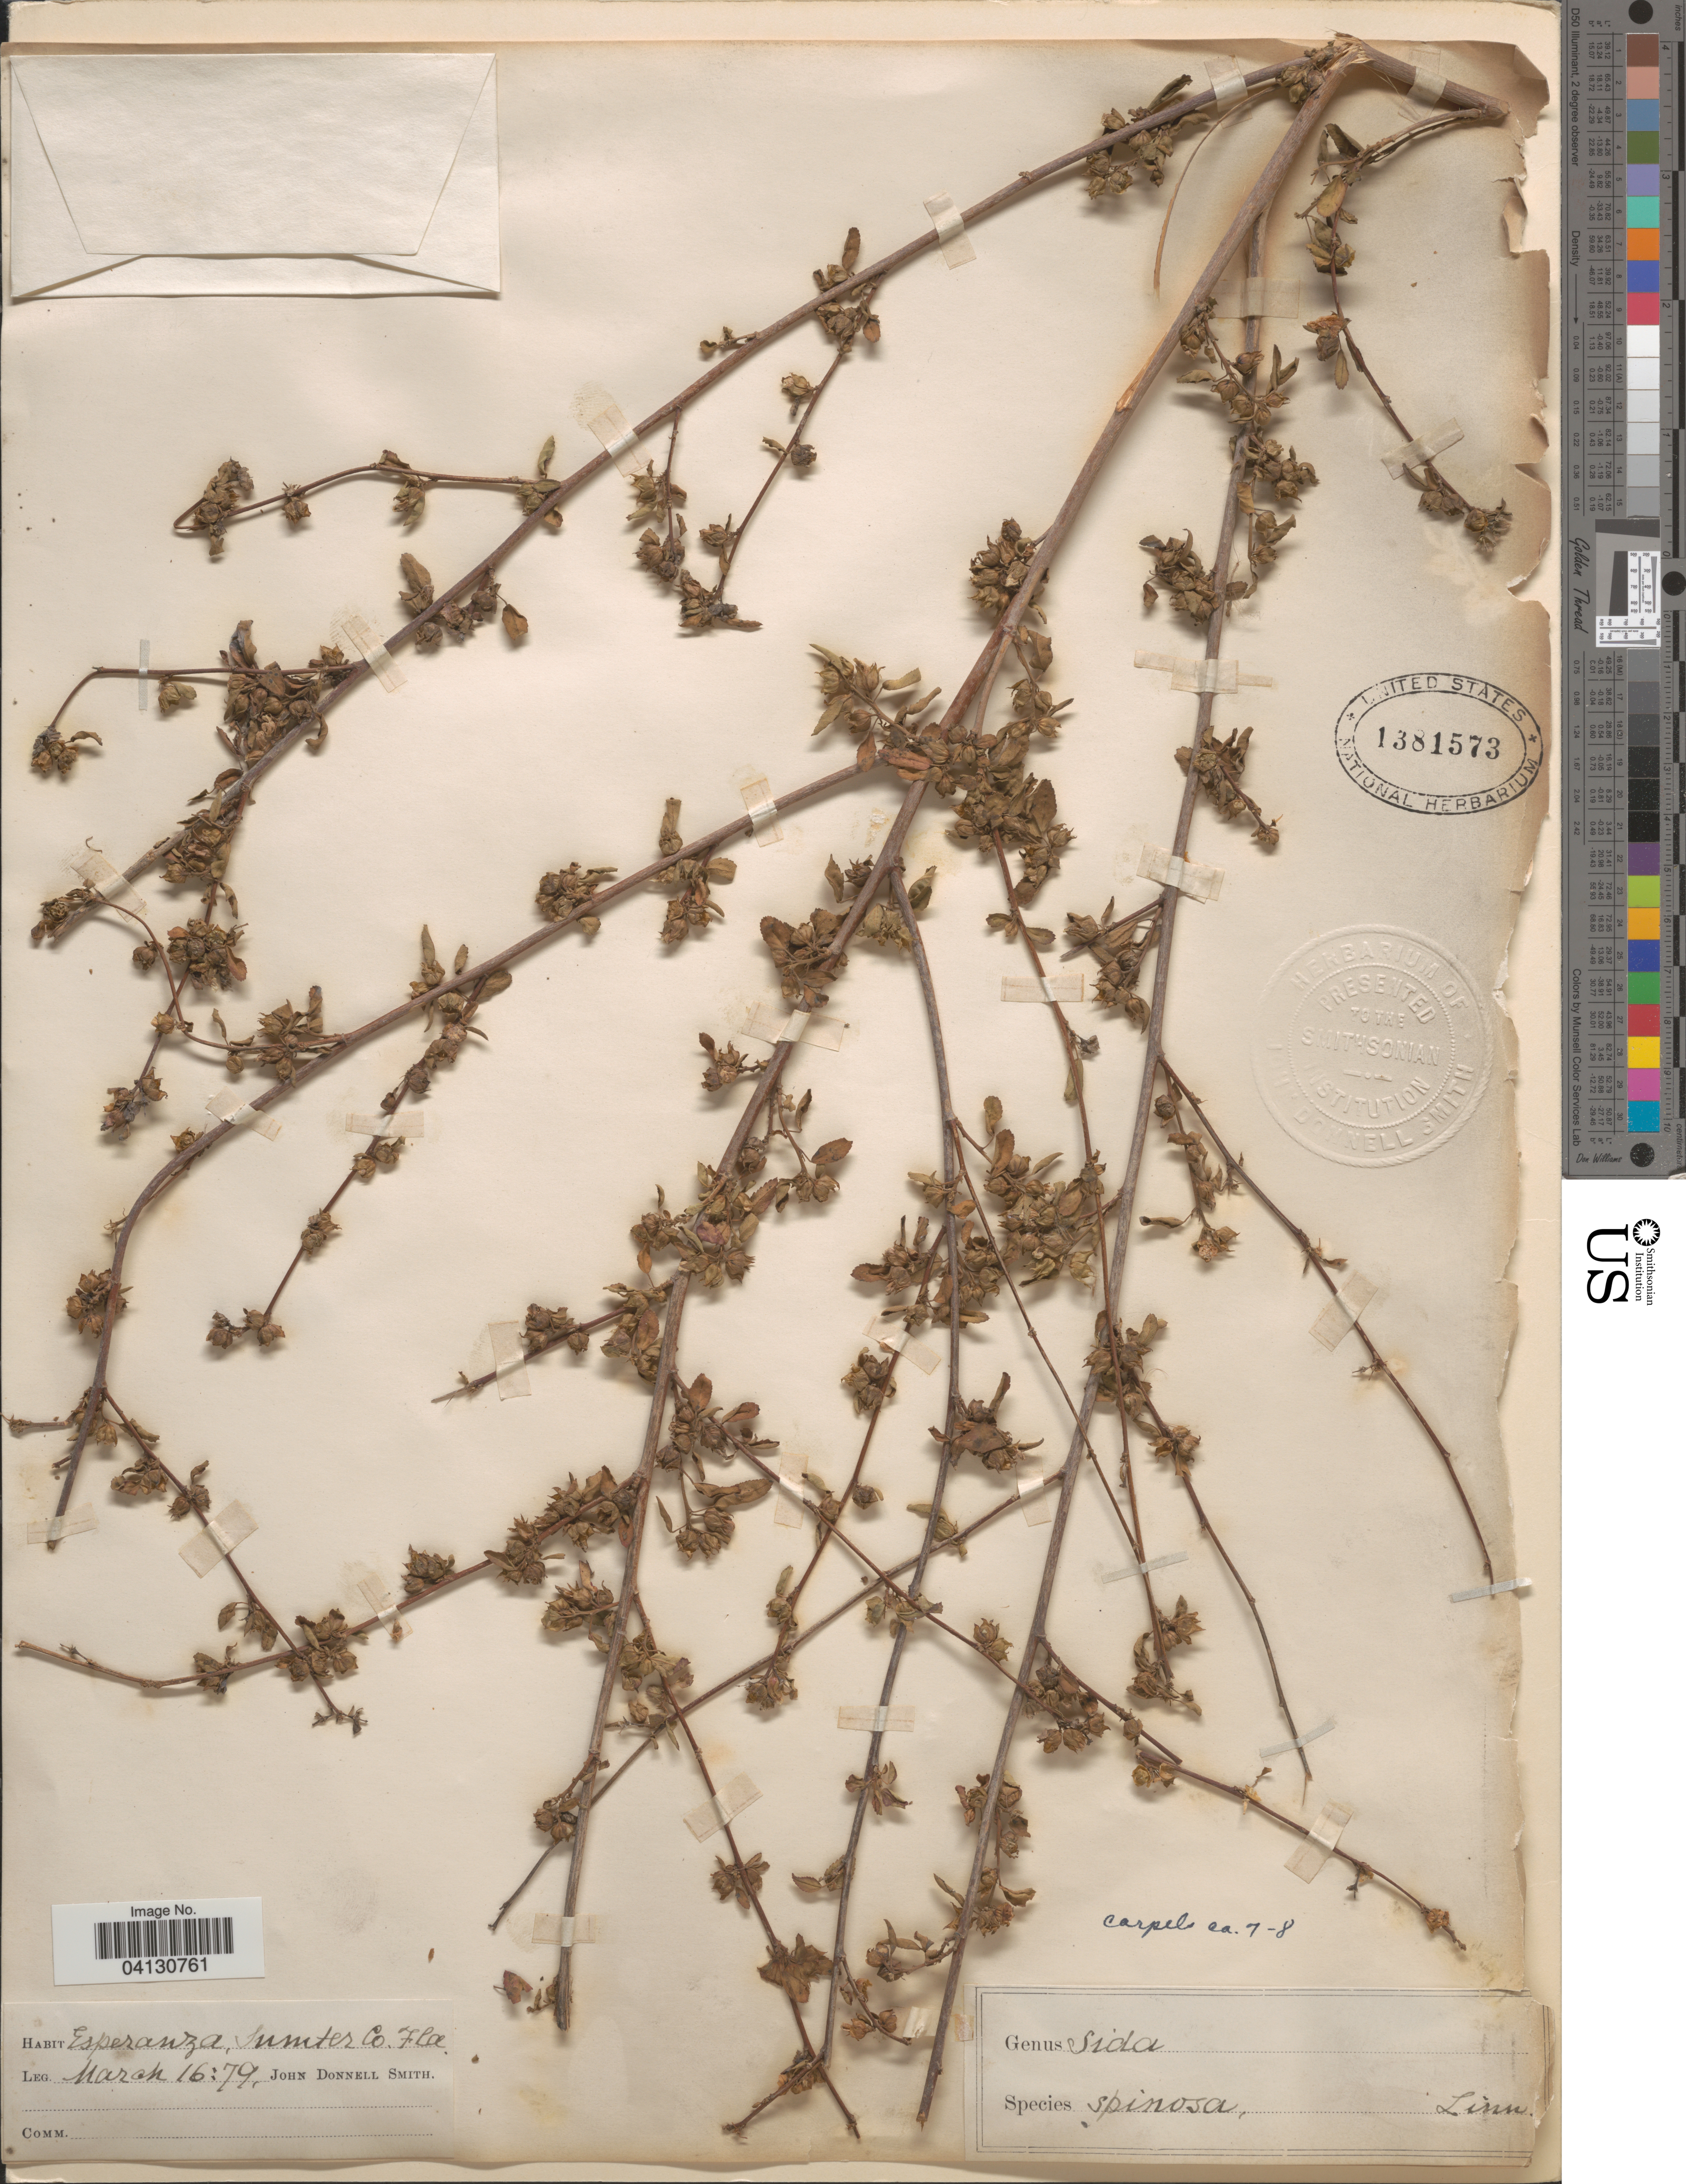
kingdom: Plantae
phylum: Tracheophyta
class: Magnoliopsida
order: Malvales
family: Malvaceae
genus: Sida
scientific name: Sida spinosa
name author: L.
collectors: J. Donnell Smith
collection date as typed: Transcribed d/m/y: 16/3/79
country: United States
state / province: Florida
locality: Esperanza, Sumter Co.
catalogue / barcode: US 1381573